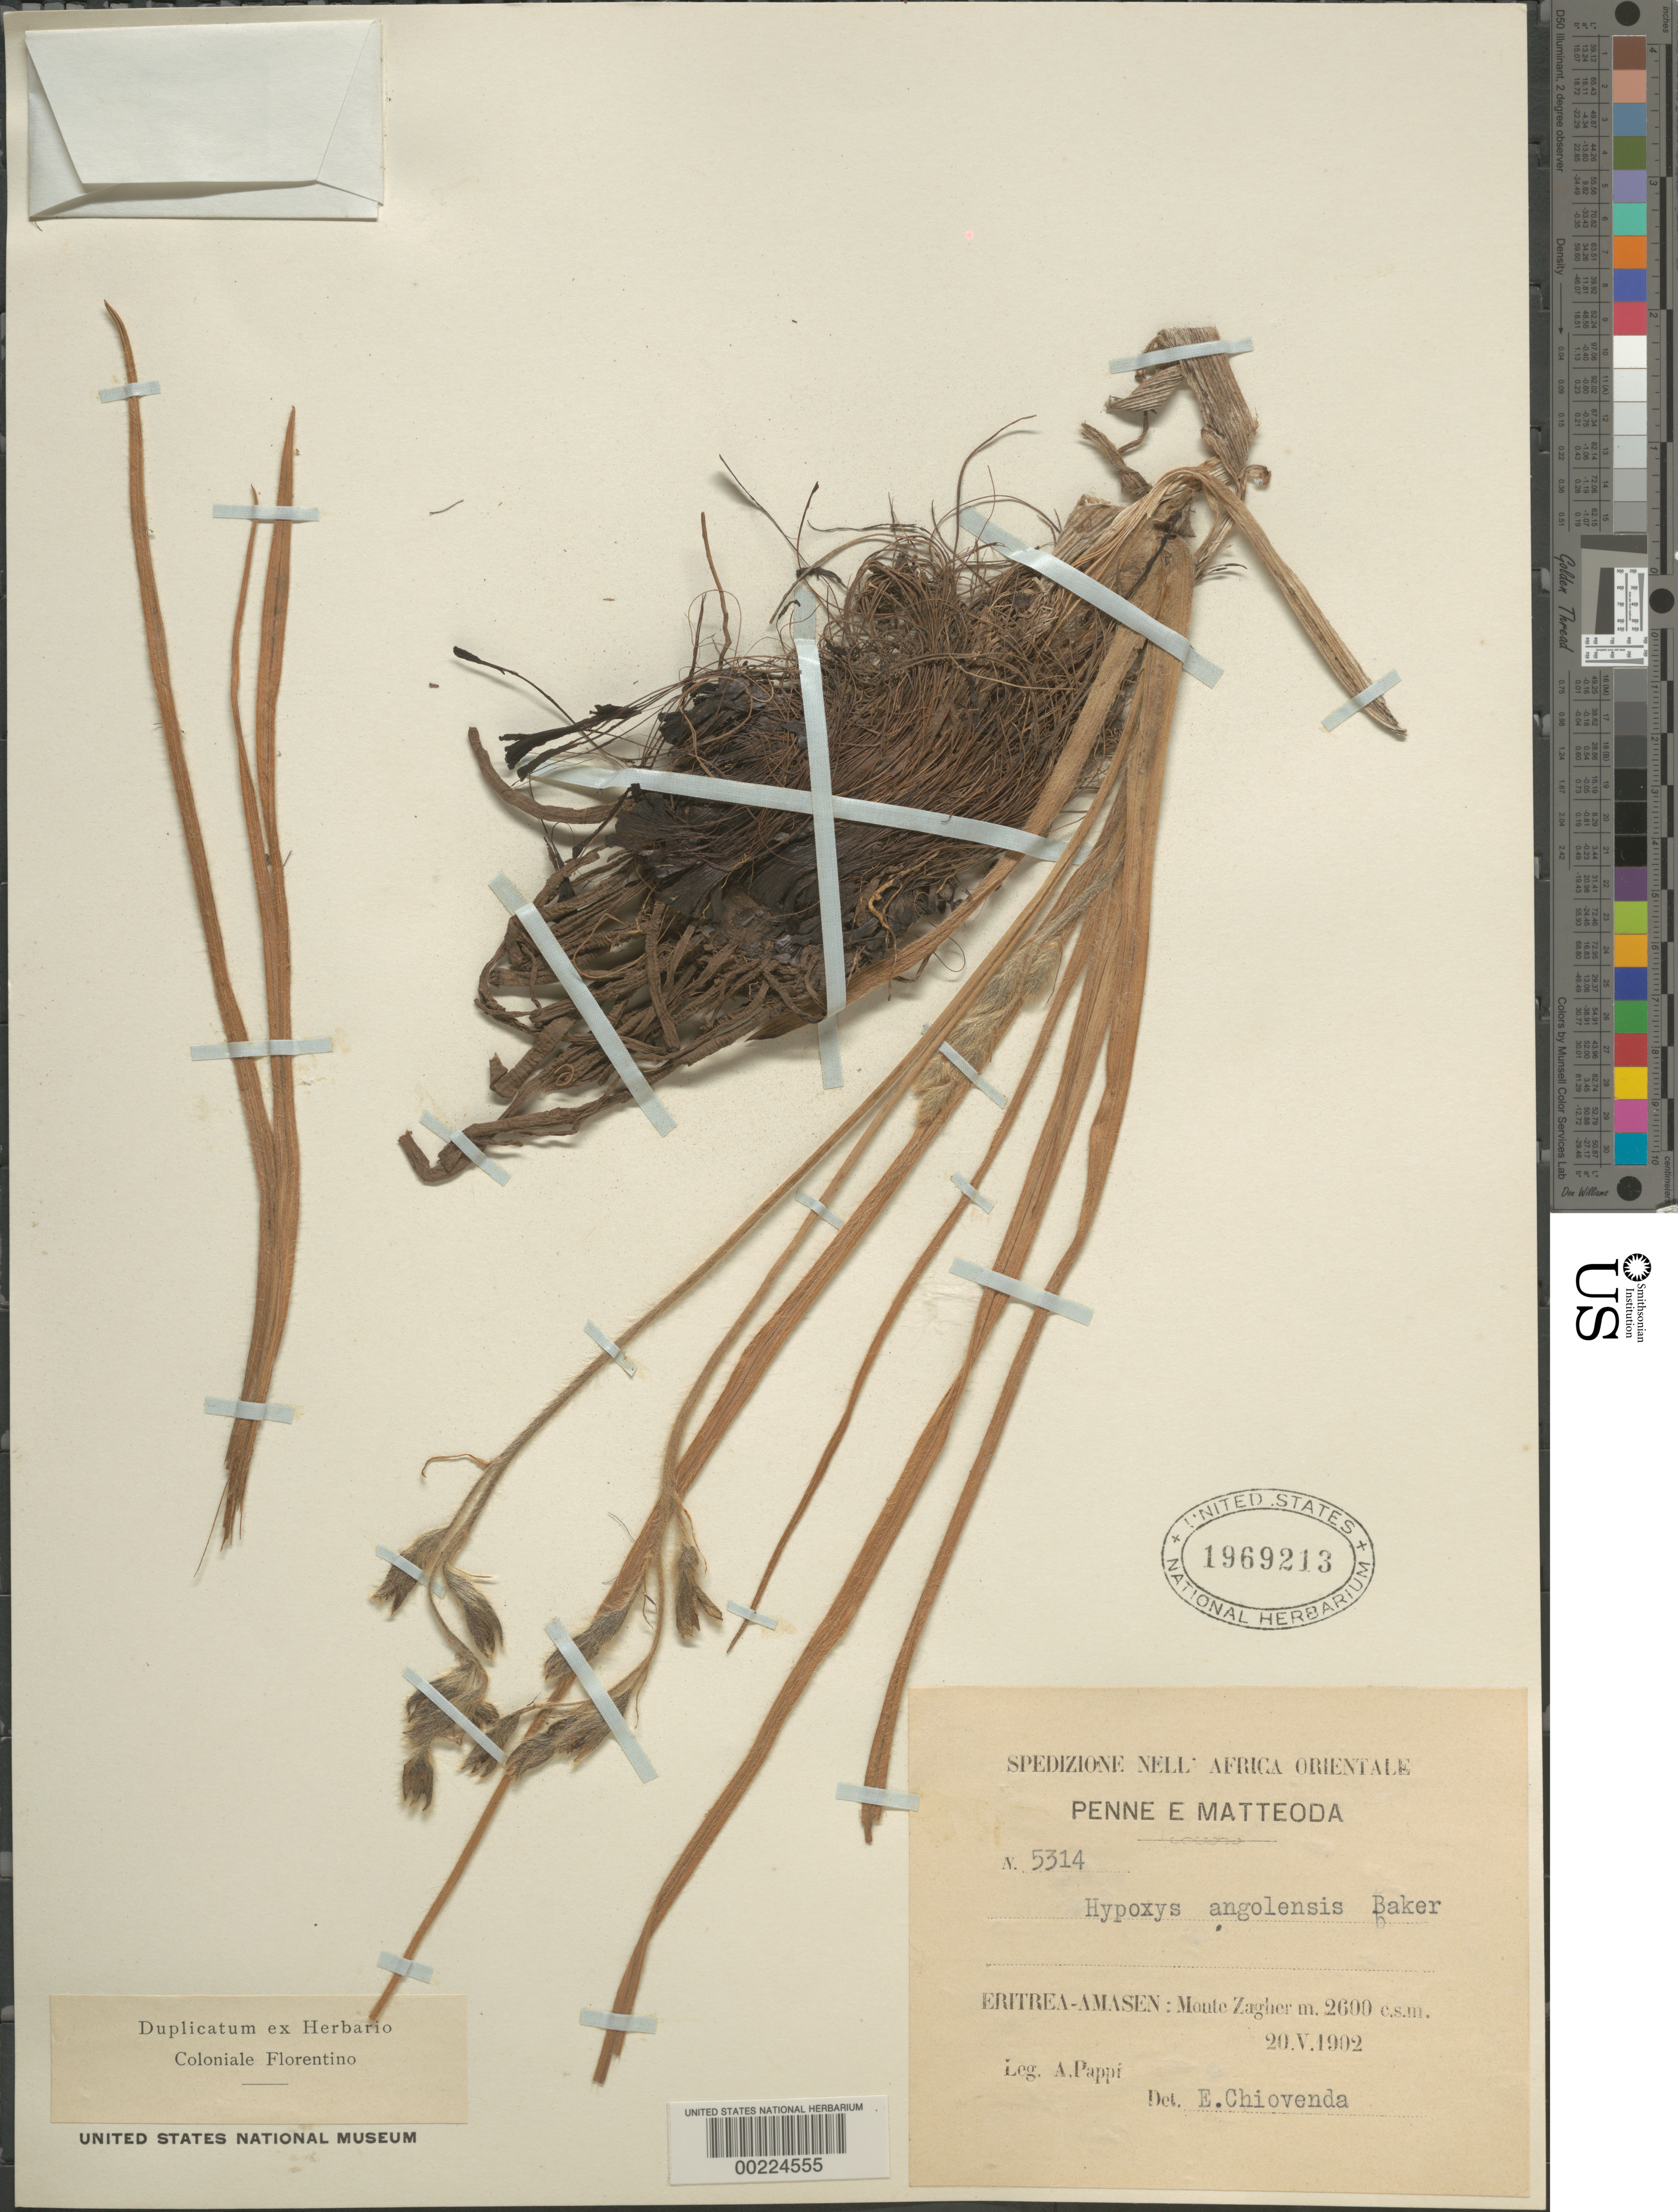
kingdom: Plantae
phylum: Tracheophyta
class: Liliopsida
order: Asparagales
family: Hypoxidaceae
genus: Hypoxis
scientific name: Hypoxis angolensis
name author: Baker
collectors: A. Pappi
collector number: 5314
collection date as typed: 20 May 1902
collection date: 1902-05-20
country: Eritrea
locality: Monte zagher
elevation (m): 2600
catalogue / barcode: US 1969213